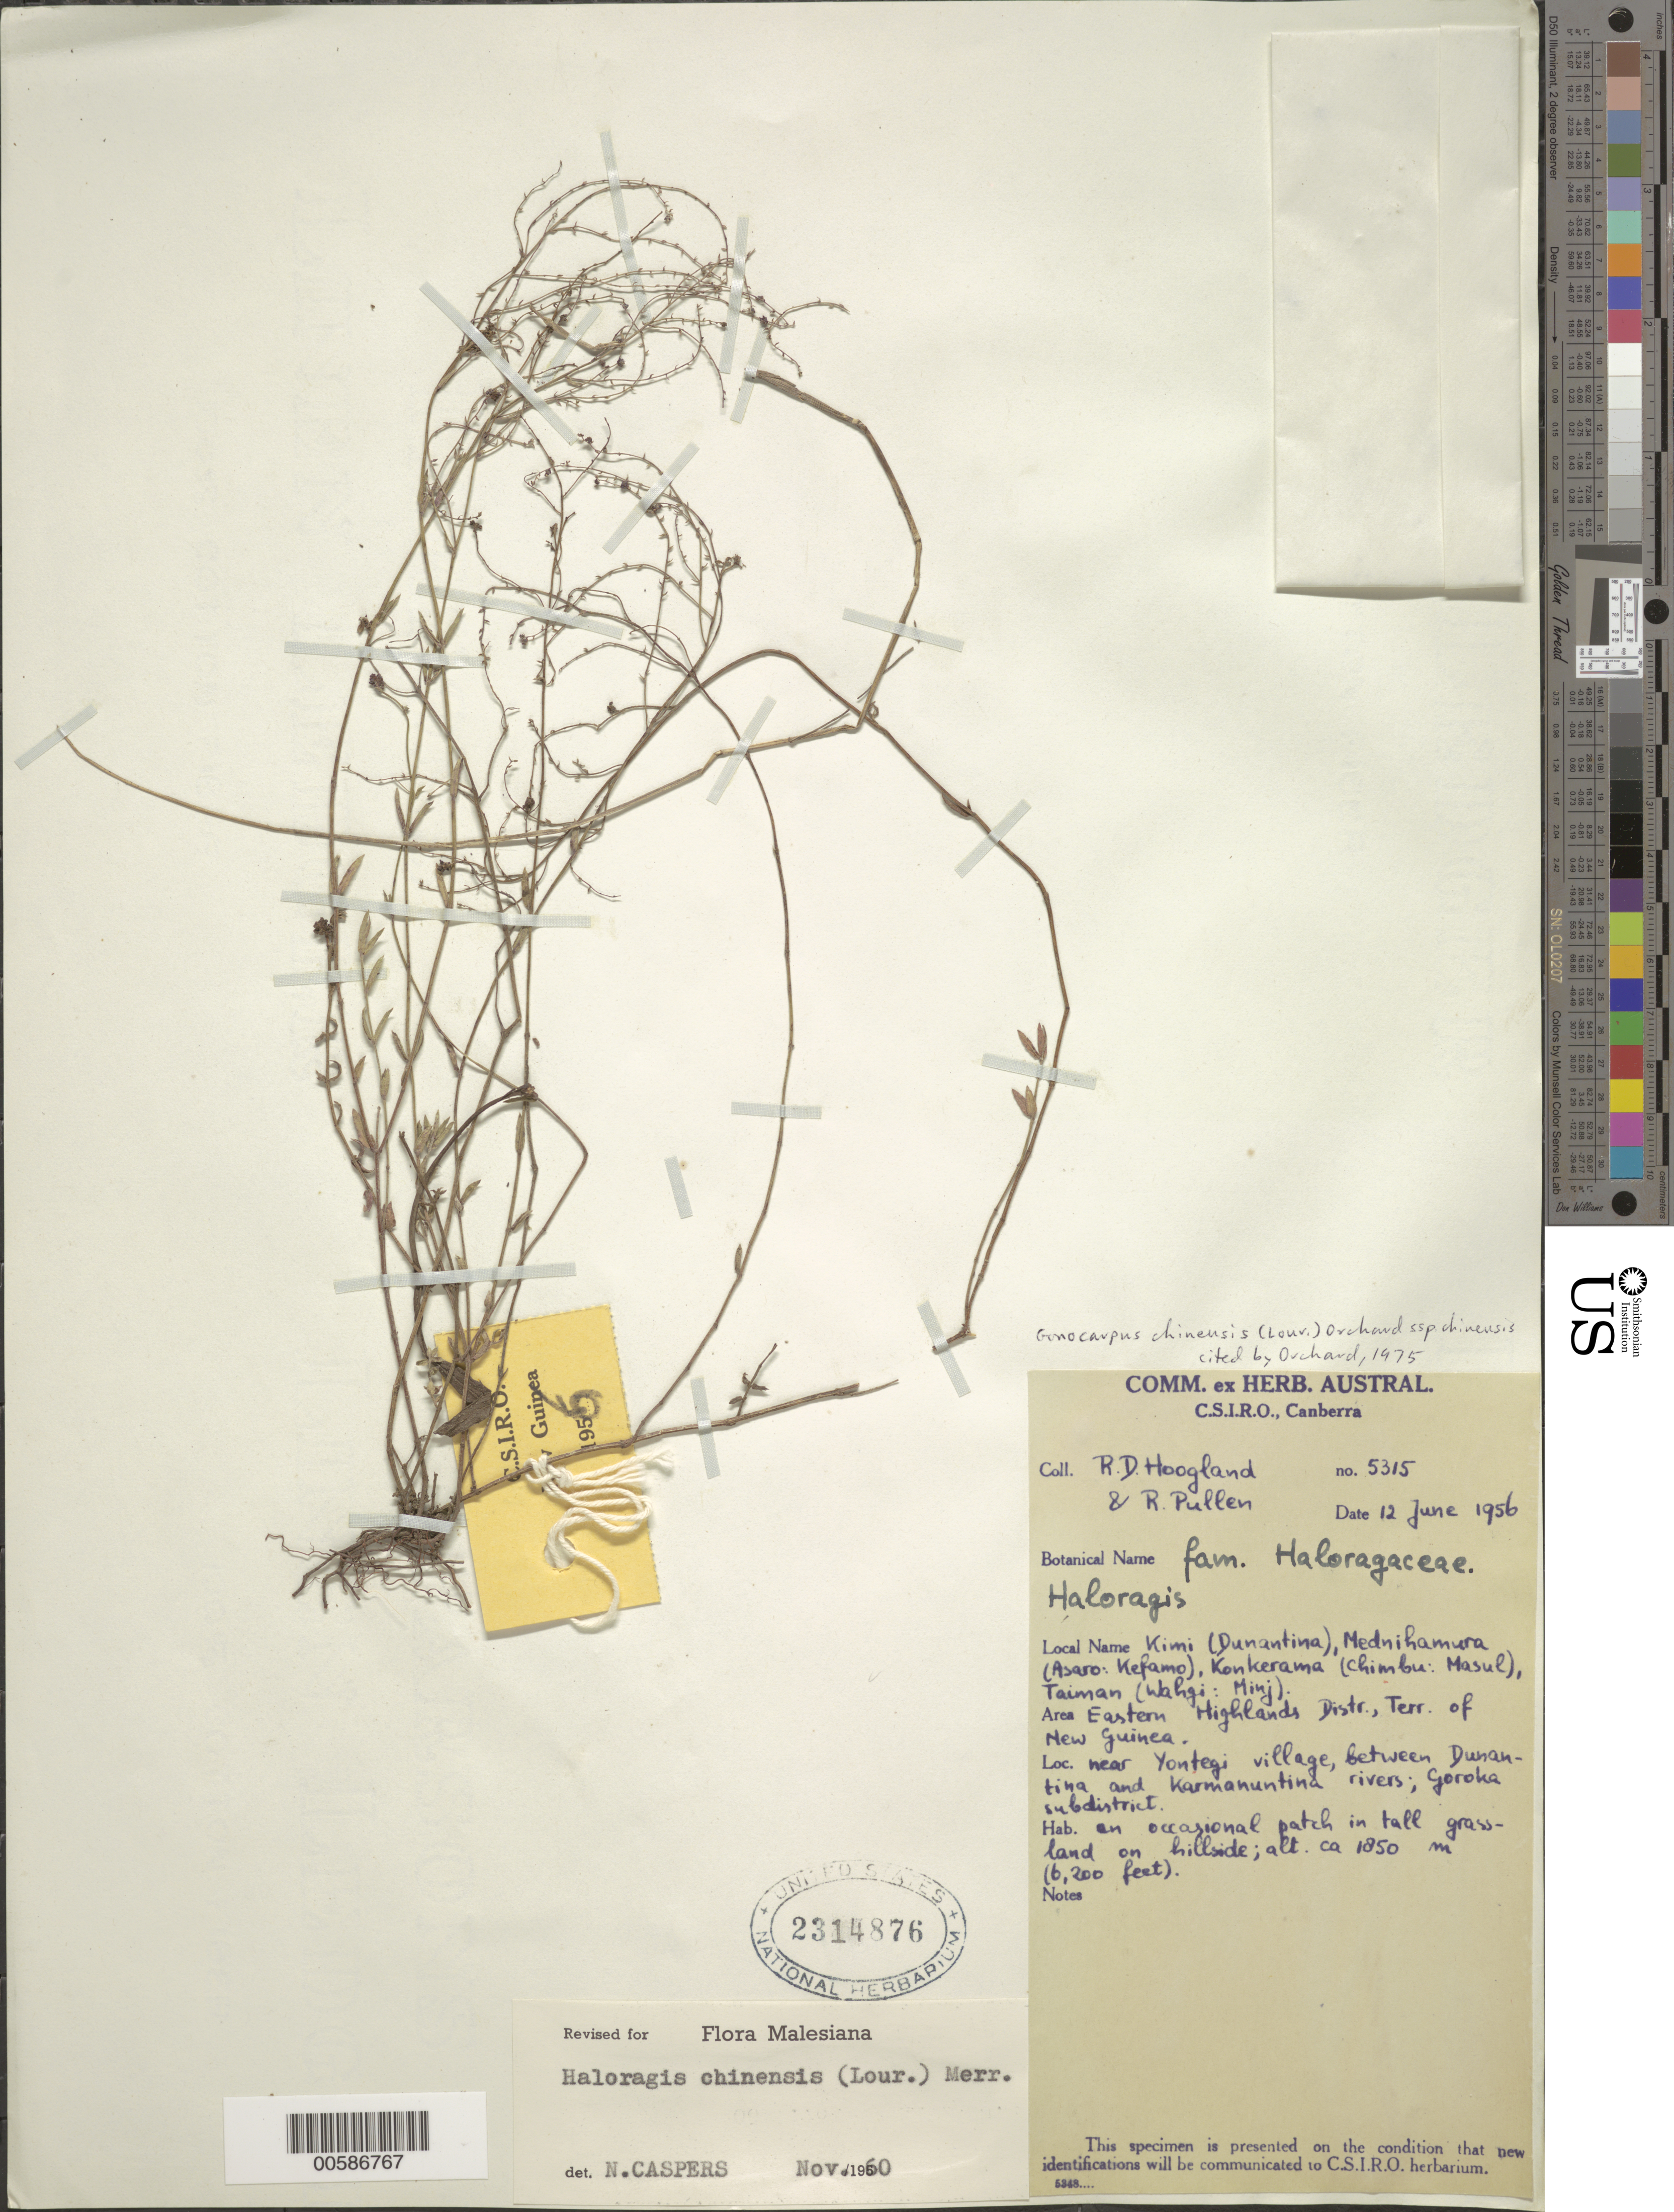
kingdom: Plantae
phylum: Tracheophyta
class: Magnoliopsida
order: Saxifragales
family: Haloragaceae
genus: Gonocarpus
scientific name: Gonocarpus chinensis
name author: (Lour.) Orchard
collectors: R. D. Hoogland & R. Pullen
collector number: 5315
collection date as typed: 12 Jun 1956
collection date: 1956-06-12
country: Papua New Guinea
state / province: Eastern Highlands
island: New Guinea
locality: Kimi, Mednihamura, Konkerama, Tainan, between Dunantina and Karmanuntina rivers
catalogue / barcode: US 2314876